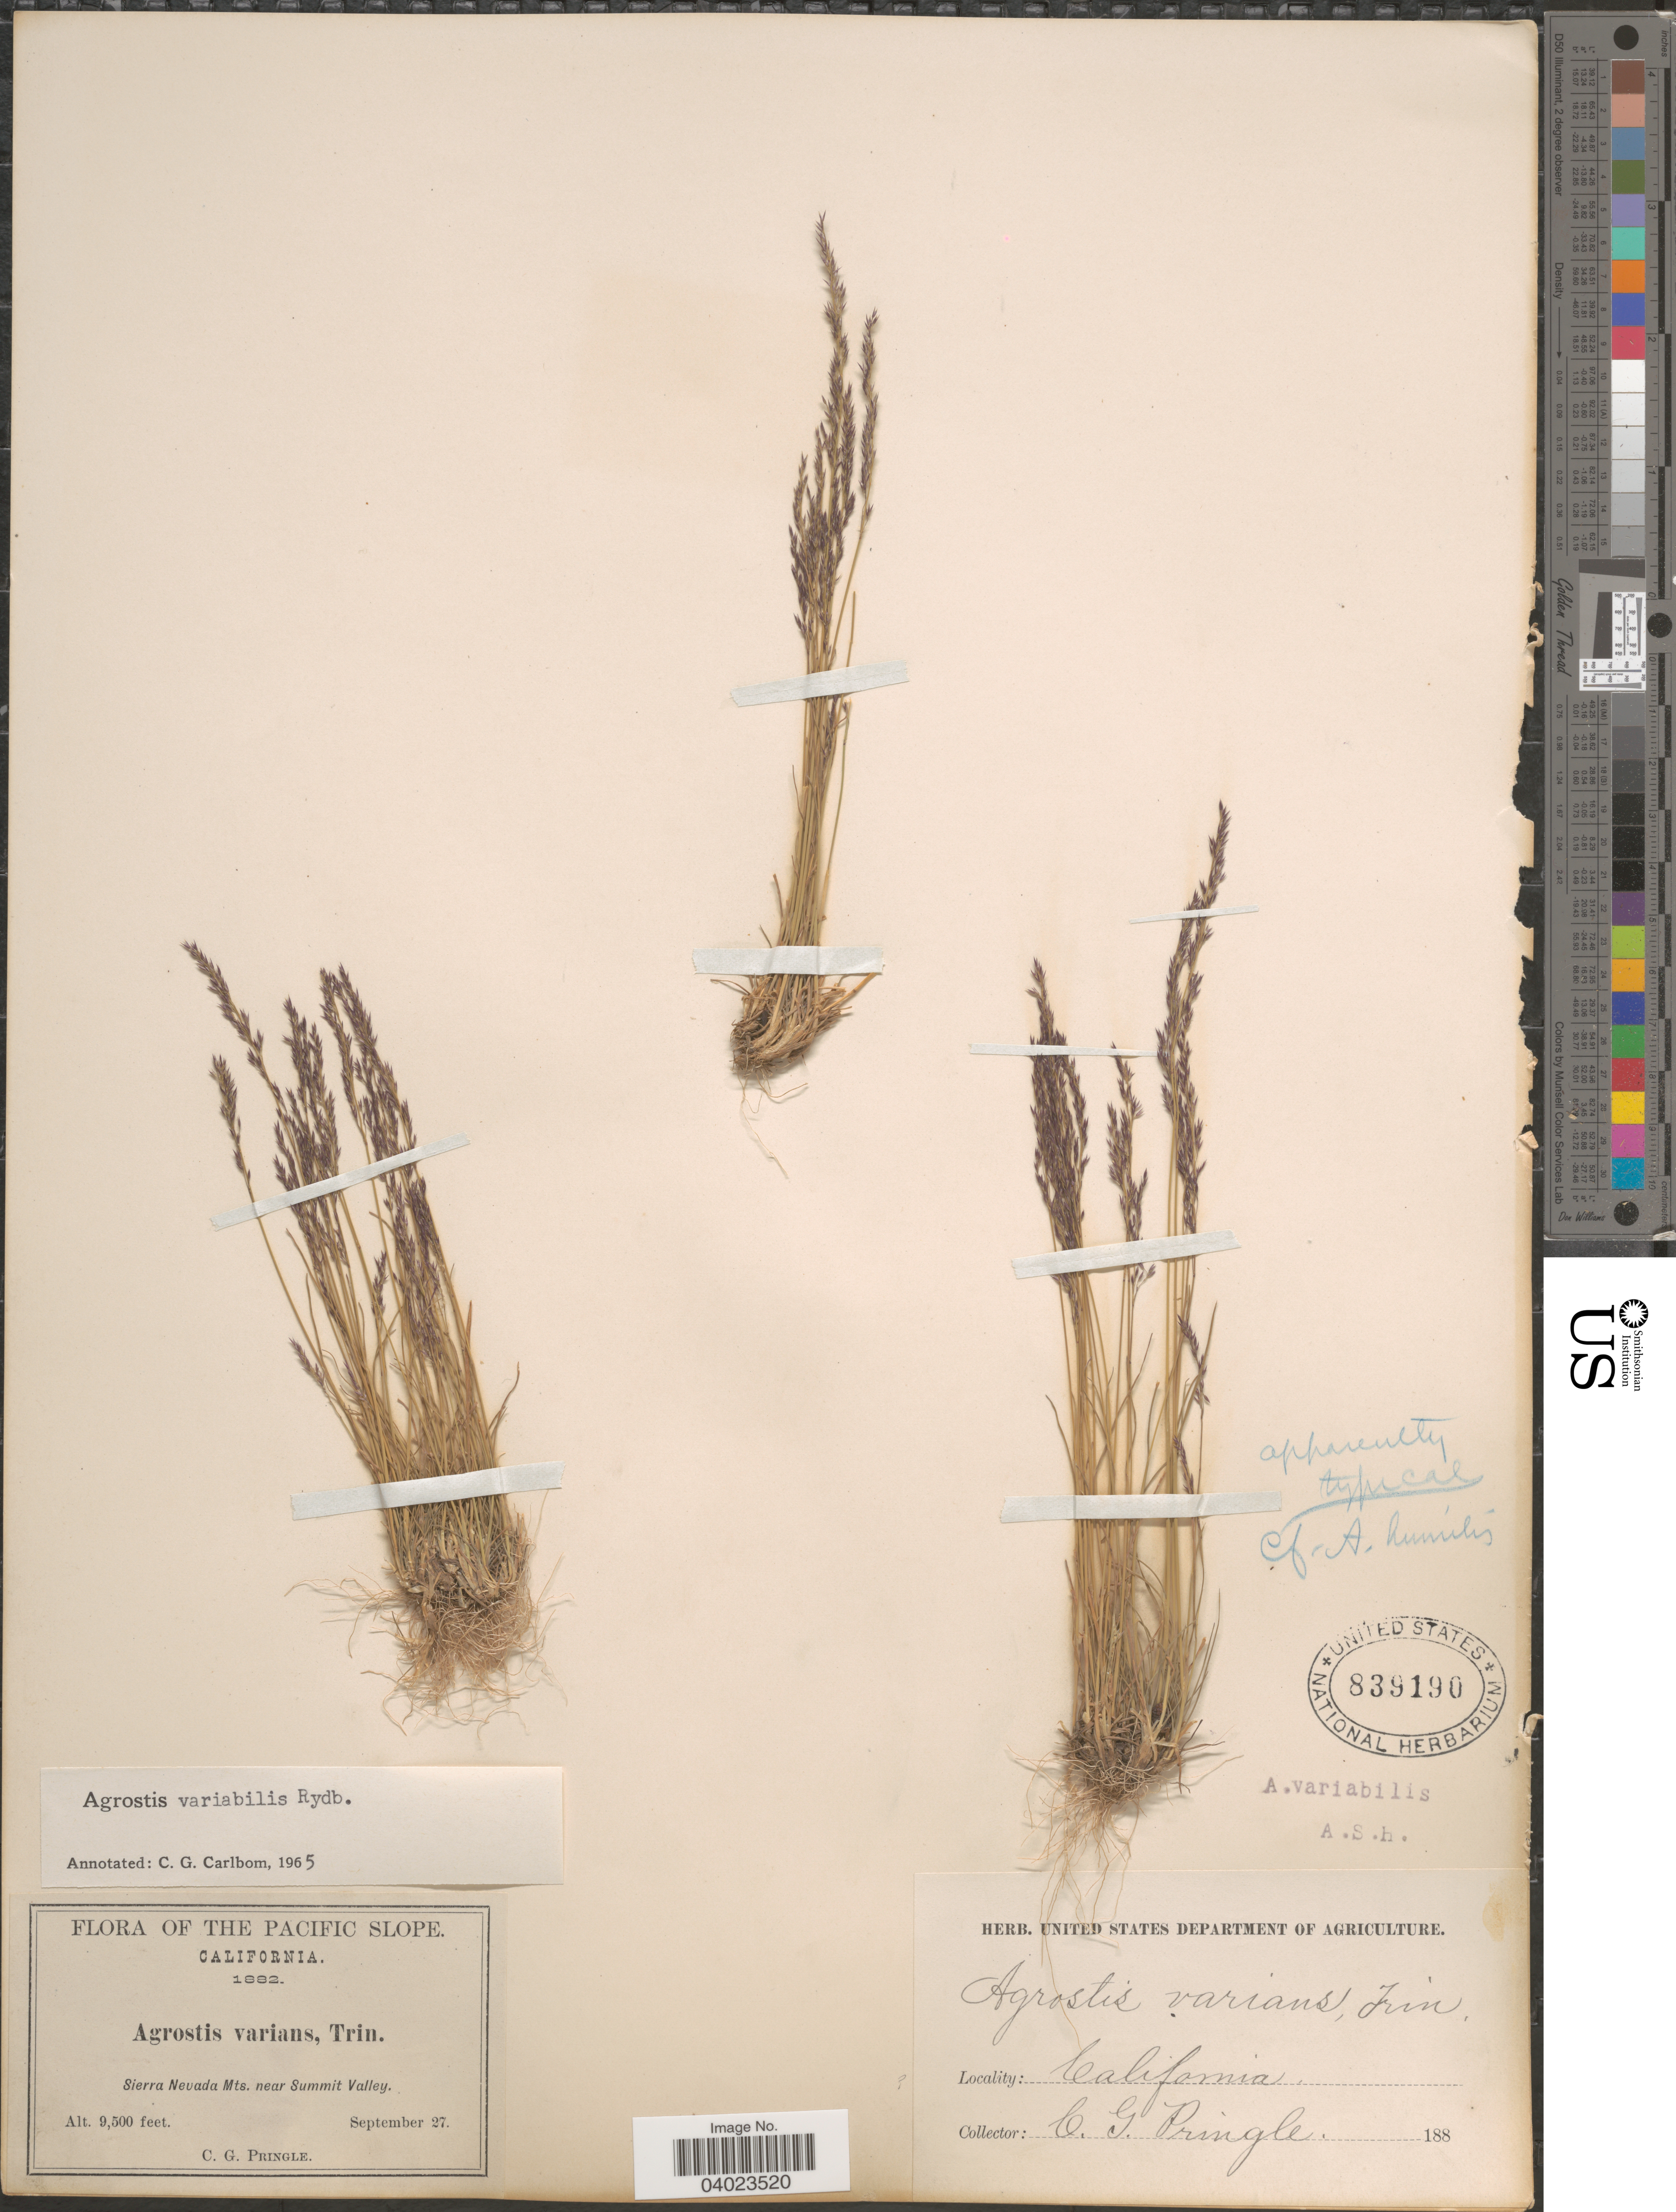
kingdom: Plantae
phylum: Tracheophyta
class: Liliopsida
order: Poales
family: Poaceae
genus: Agrostis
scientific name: Agrostis variabilis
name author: Rydb.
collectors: C. G. Pringle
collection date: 1882-09-27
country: United States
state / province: California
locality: The Pacific Slope. Sierra Nevada Mts. near Summit Valley.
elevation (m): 2896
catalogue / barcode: US 839190